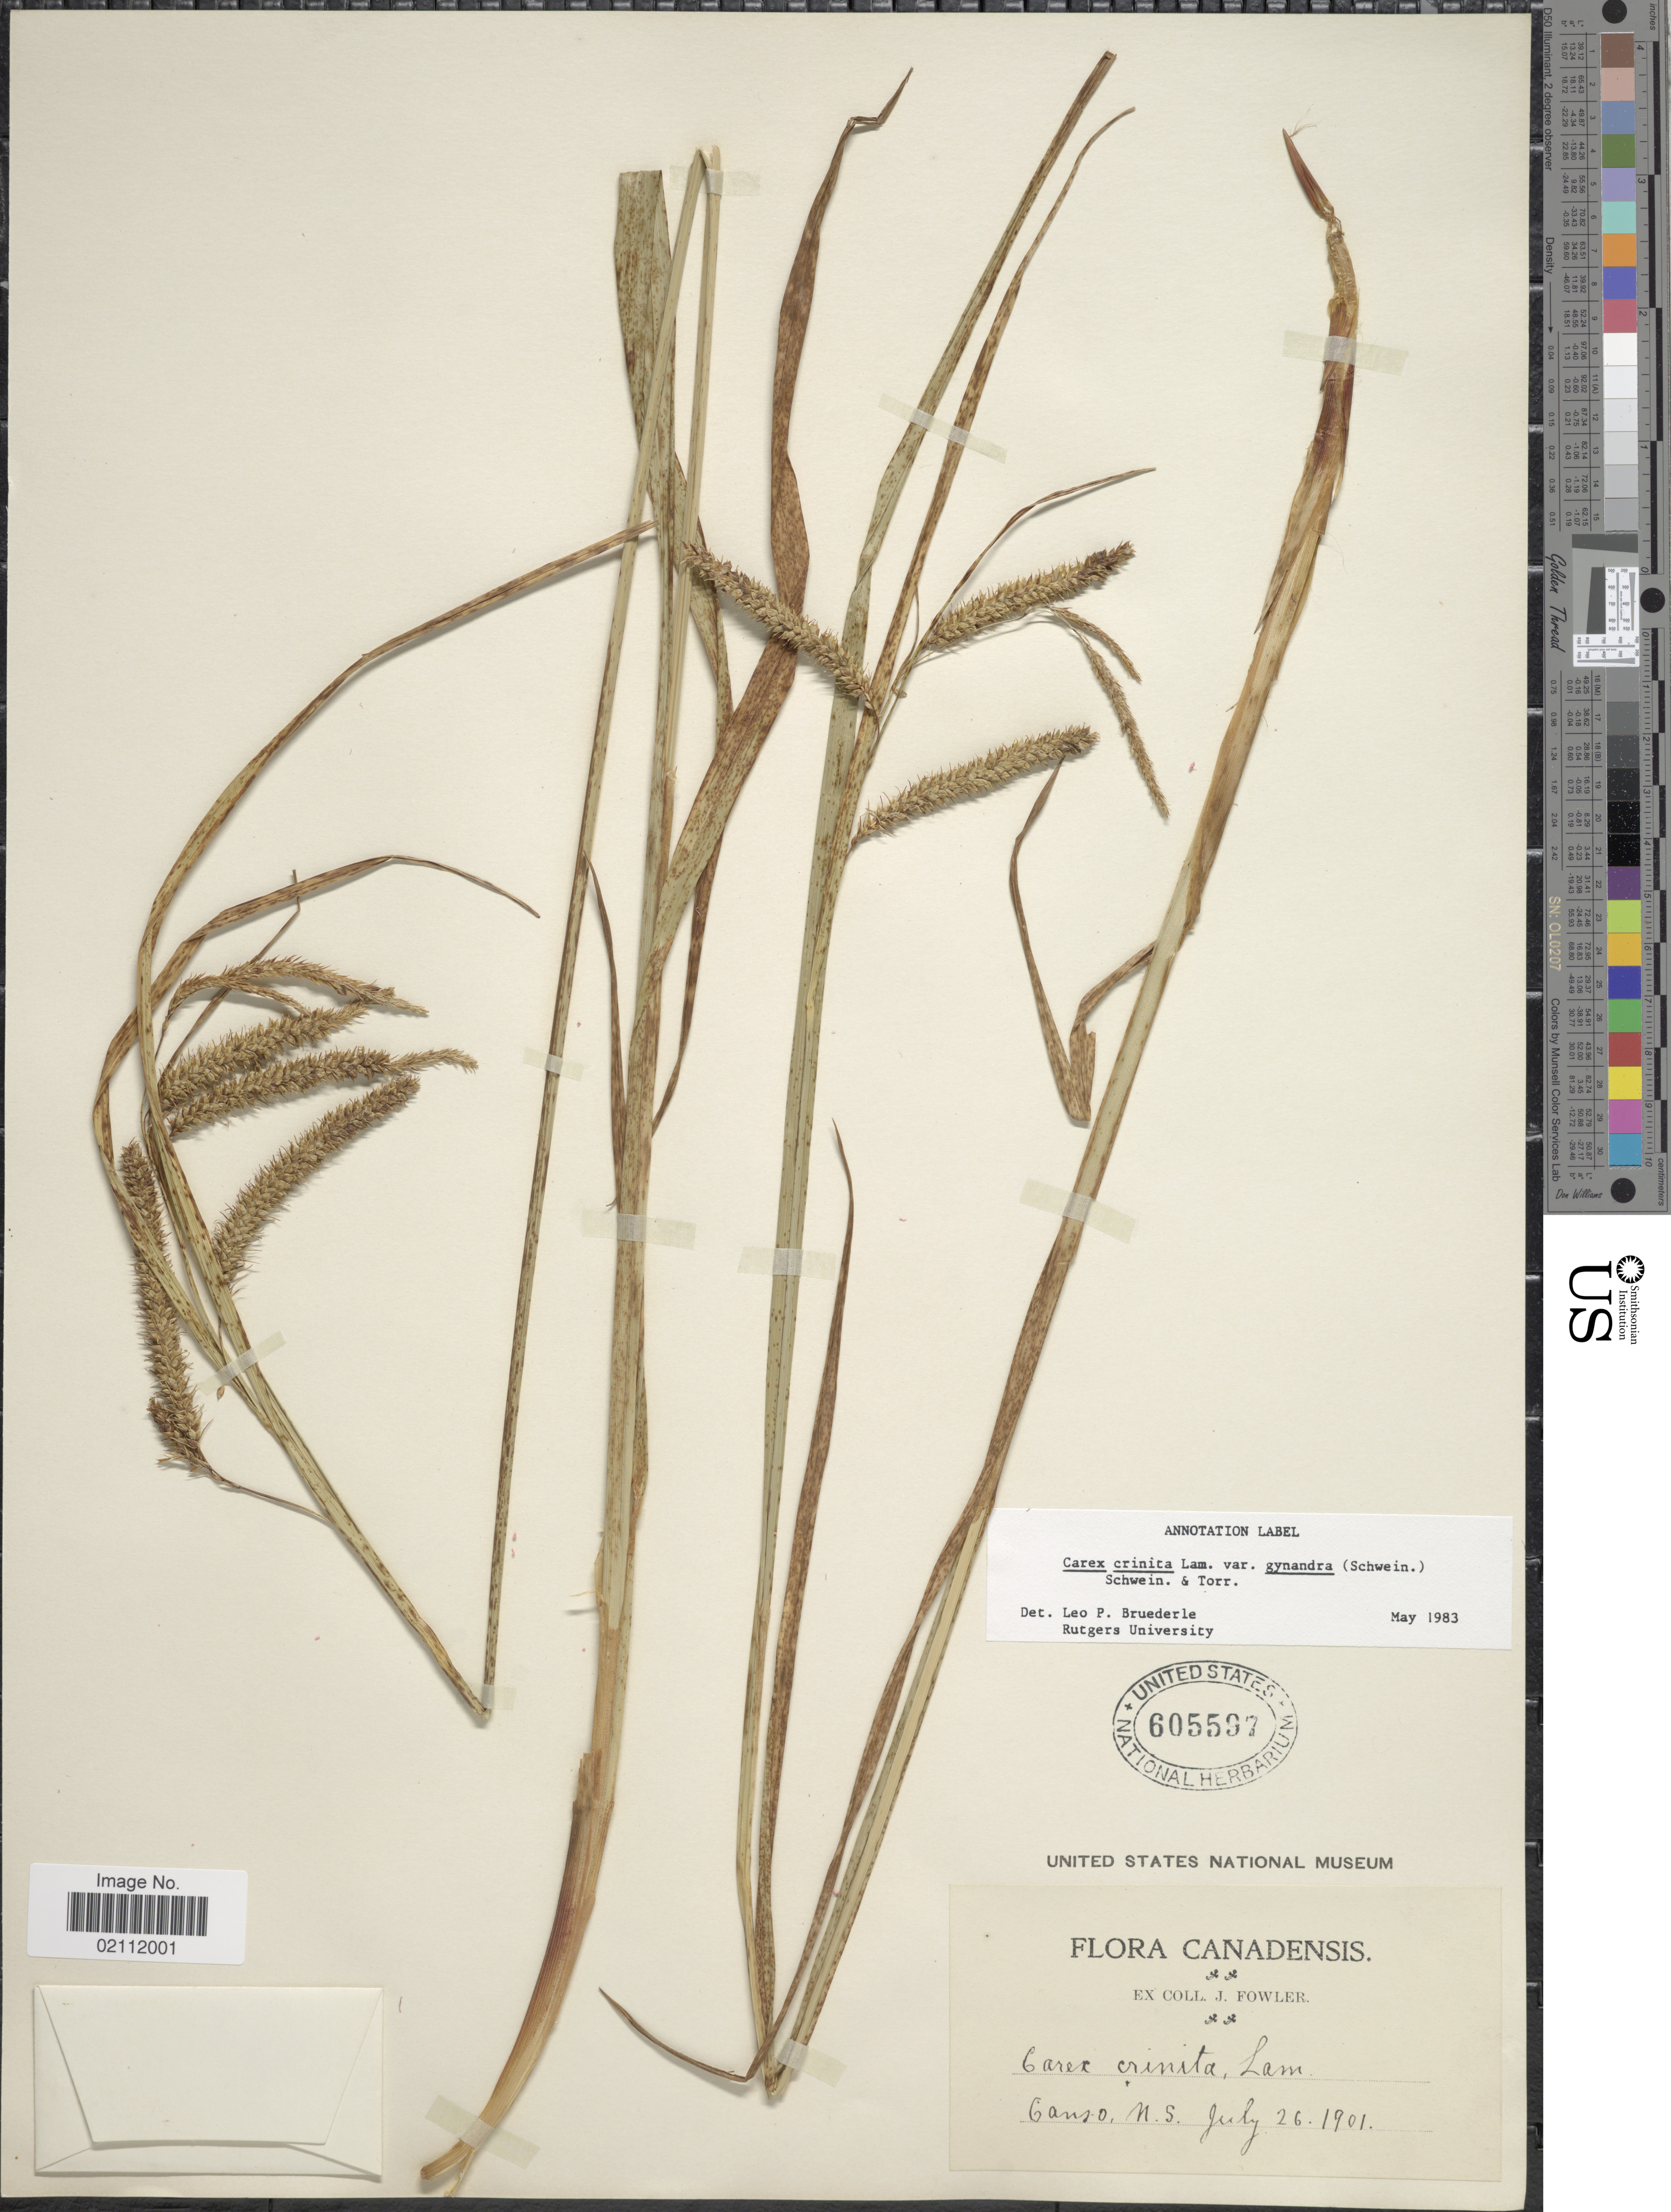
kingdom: Plantae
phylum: Tracheophyta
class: Liliopsida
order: Poales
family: Cyperaceae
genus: Carex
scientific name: Carex gynandra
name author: Schwein.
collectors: J. P. Fowler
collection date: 1901-07-26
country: Canada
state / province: Nova Scotia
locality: Canso, N. S.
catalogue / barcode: US 605597